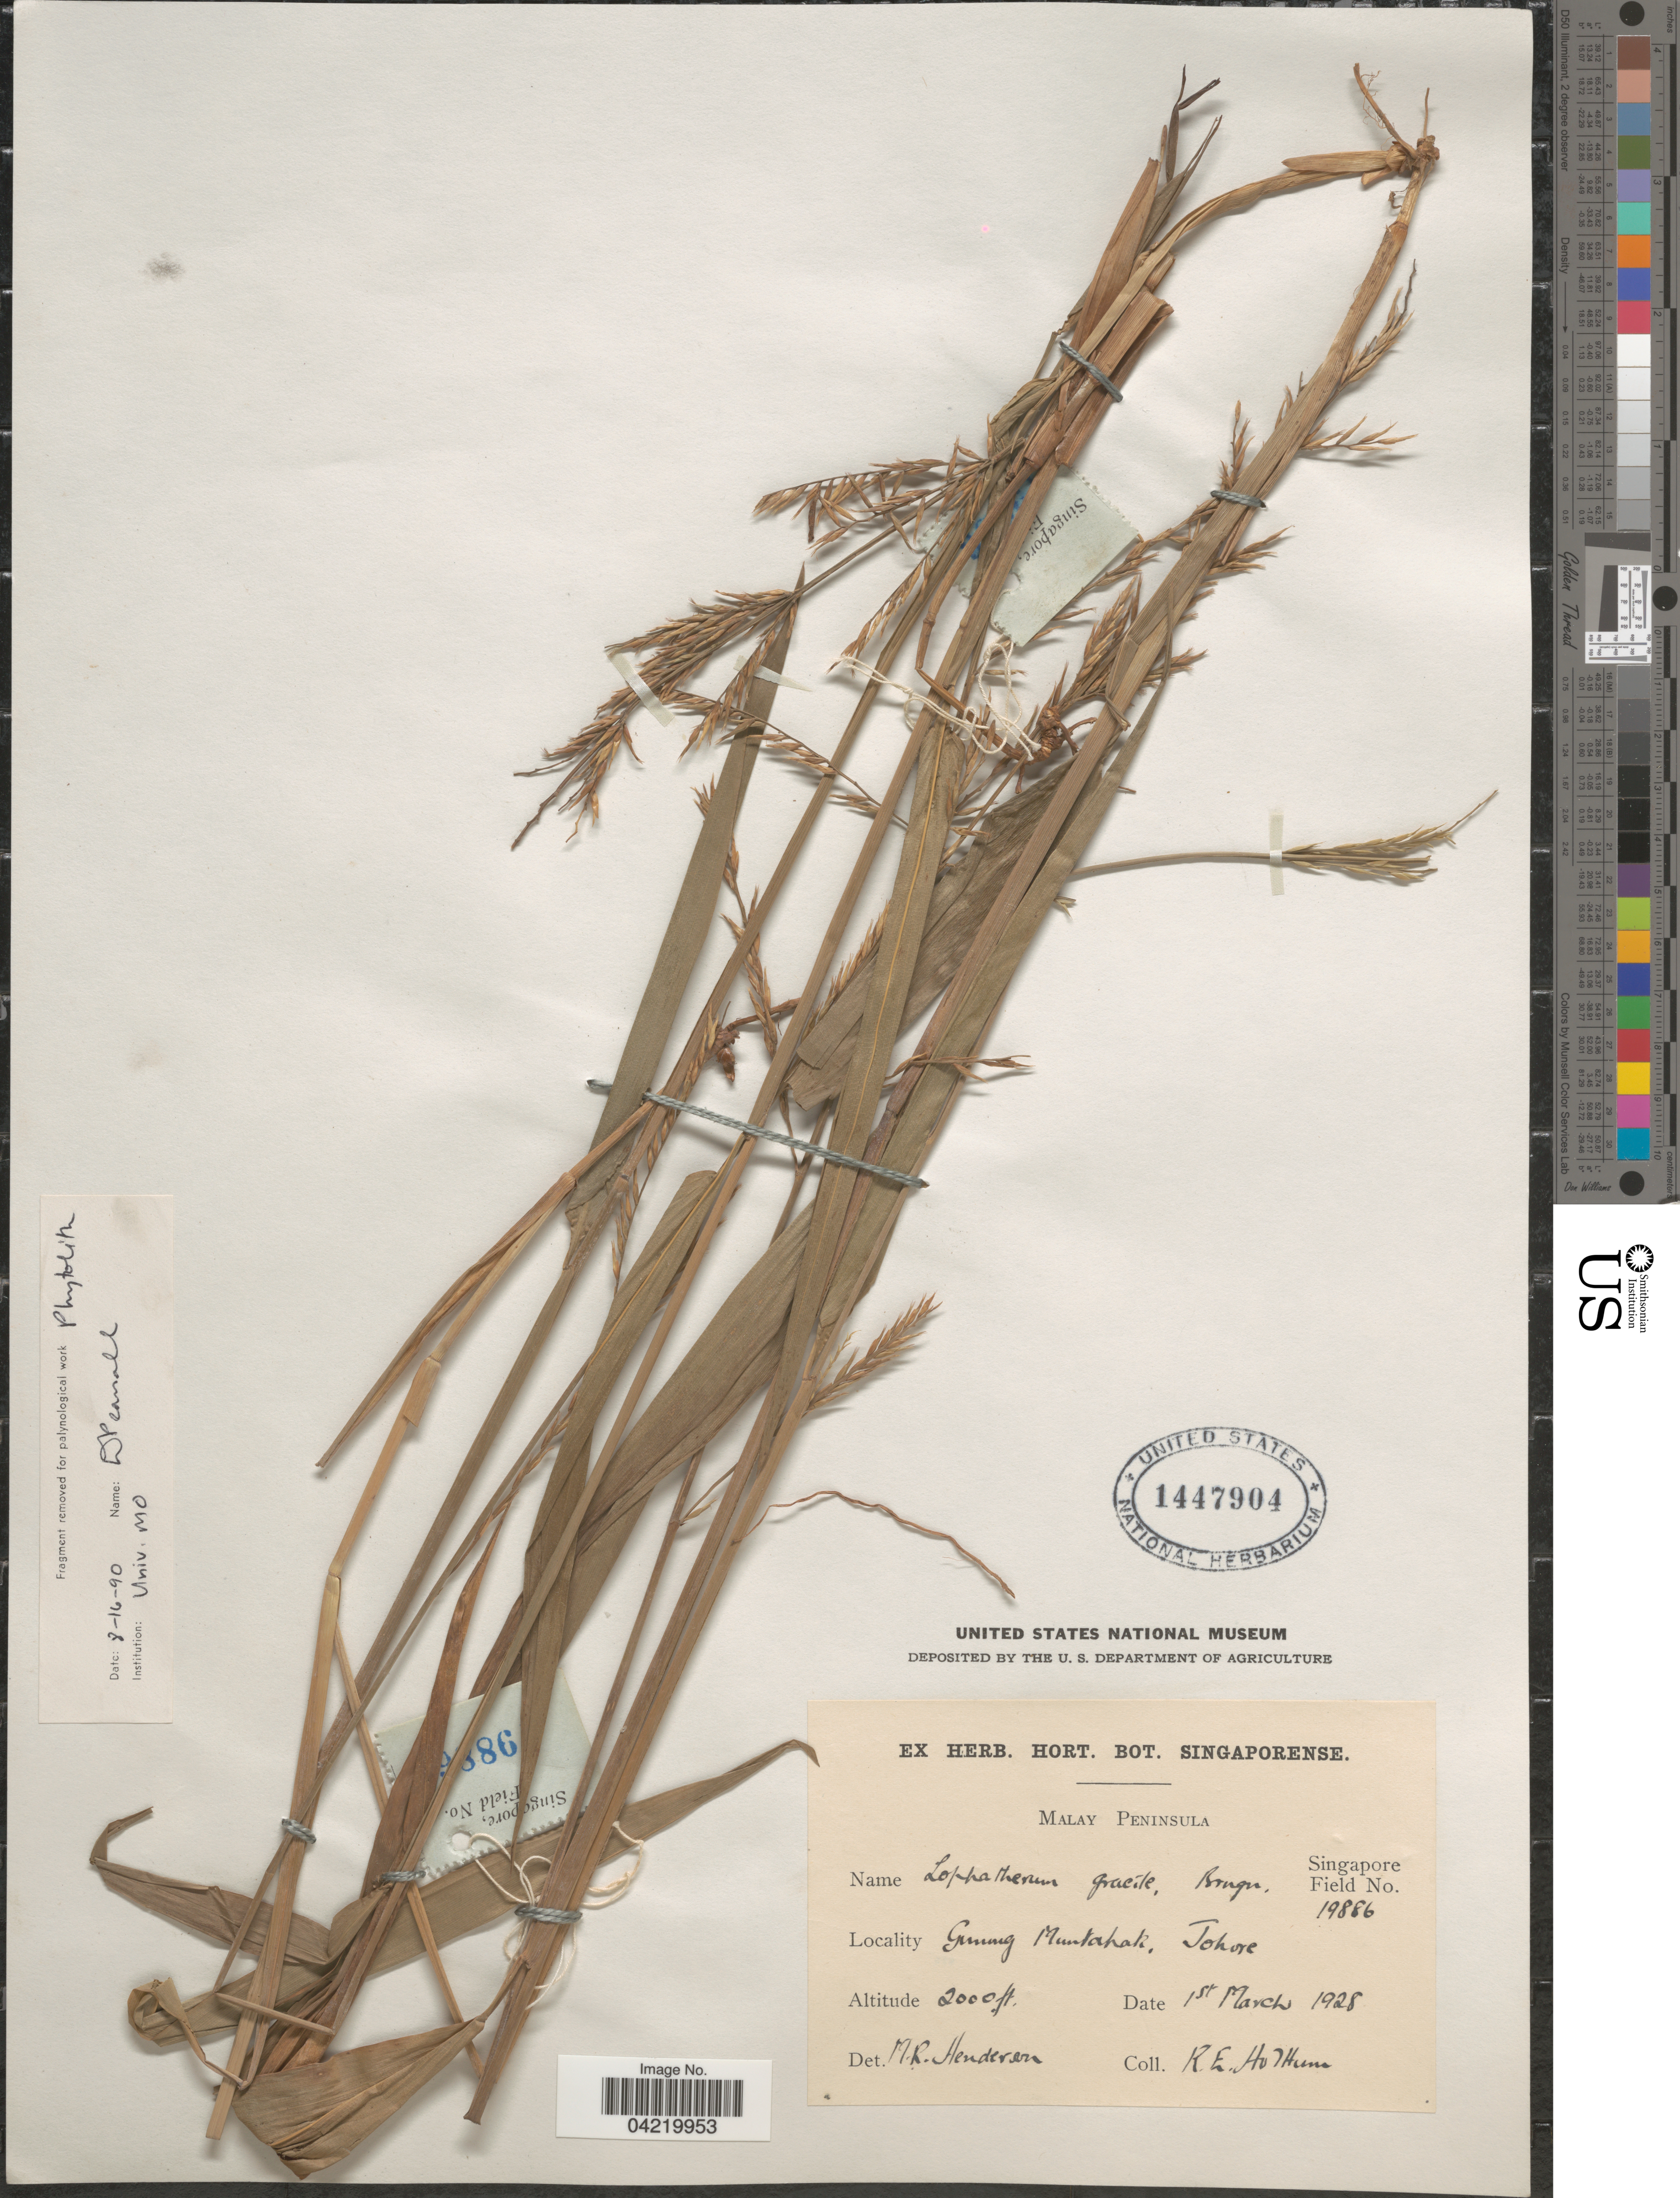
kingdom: Plantae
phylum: Tracheophyta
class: Liliopsida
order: Poales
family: Poaceae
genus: Lophatherum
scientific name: Lophatherum gracile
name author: Brongn.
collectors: R. E. Holttum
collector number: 19886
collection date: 1928-03-01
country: Singapore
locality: Malay Peninsula. Gunung Muntuhak, Tohore.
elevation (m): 610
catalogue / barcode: US 1447904